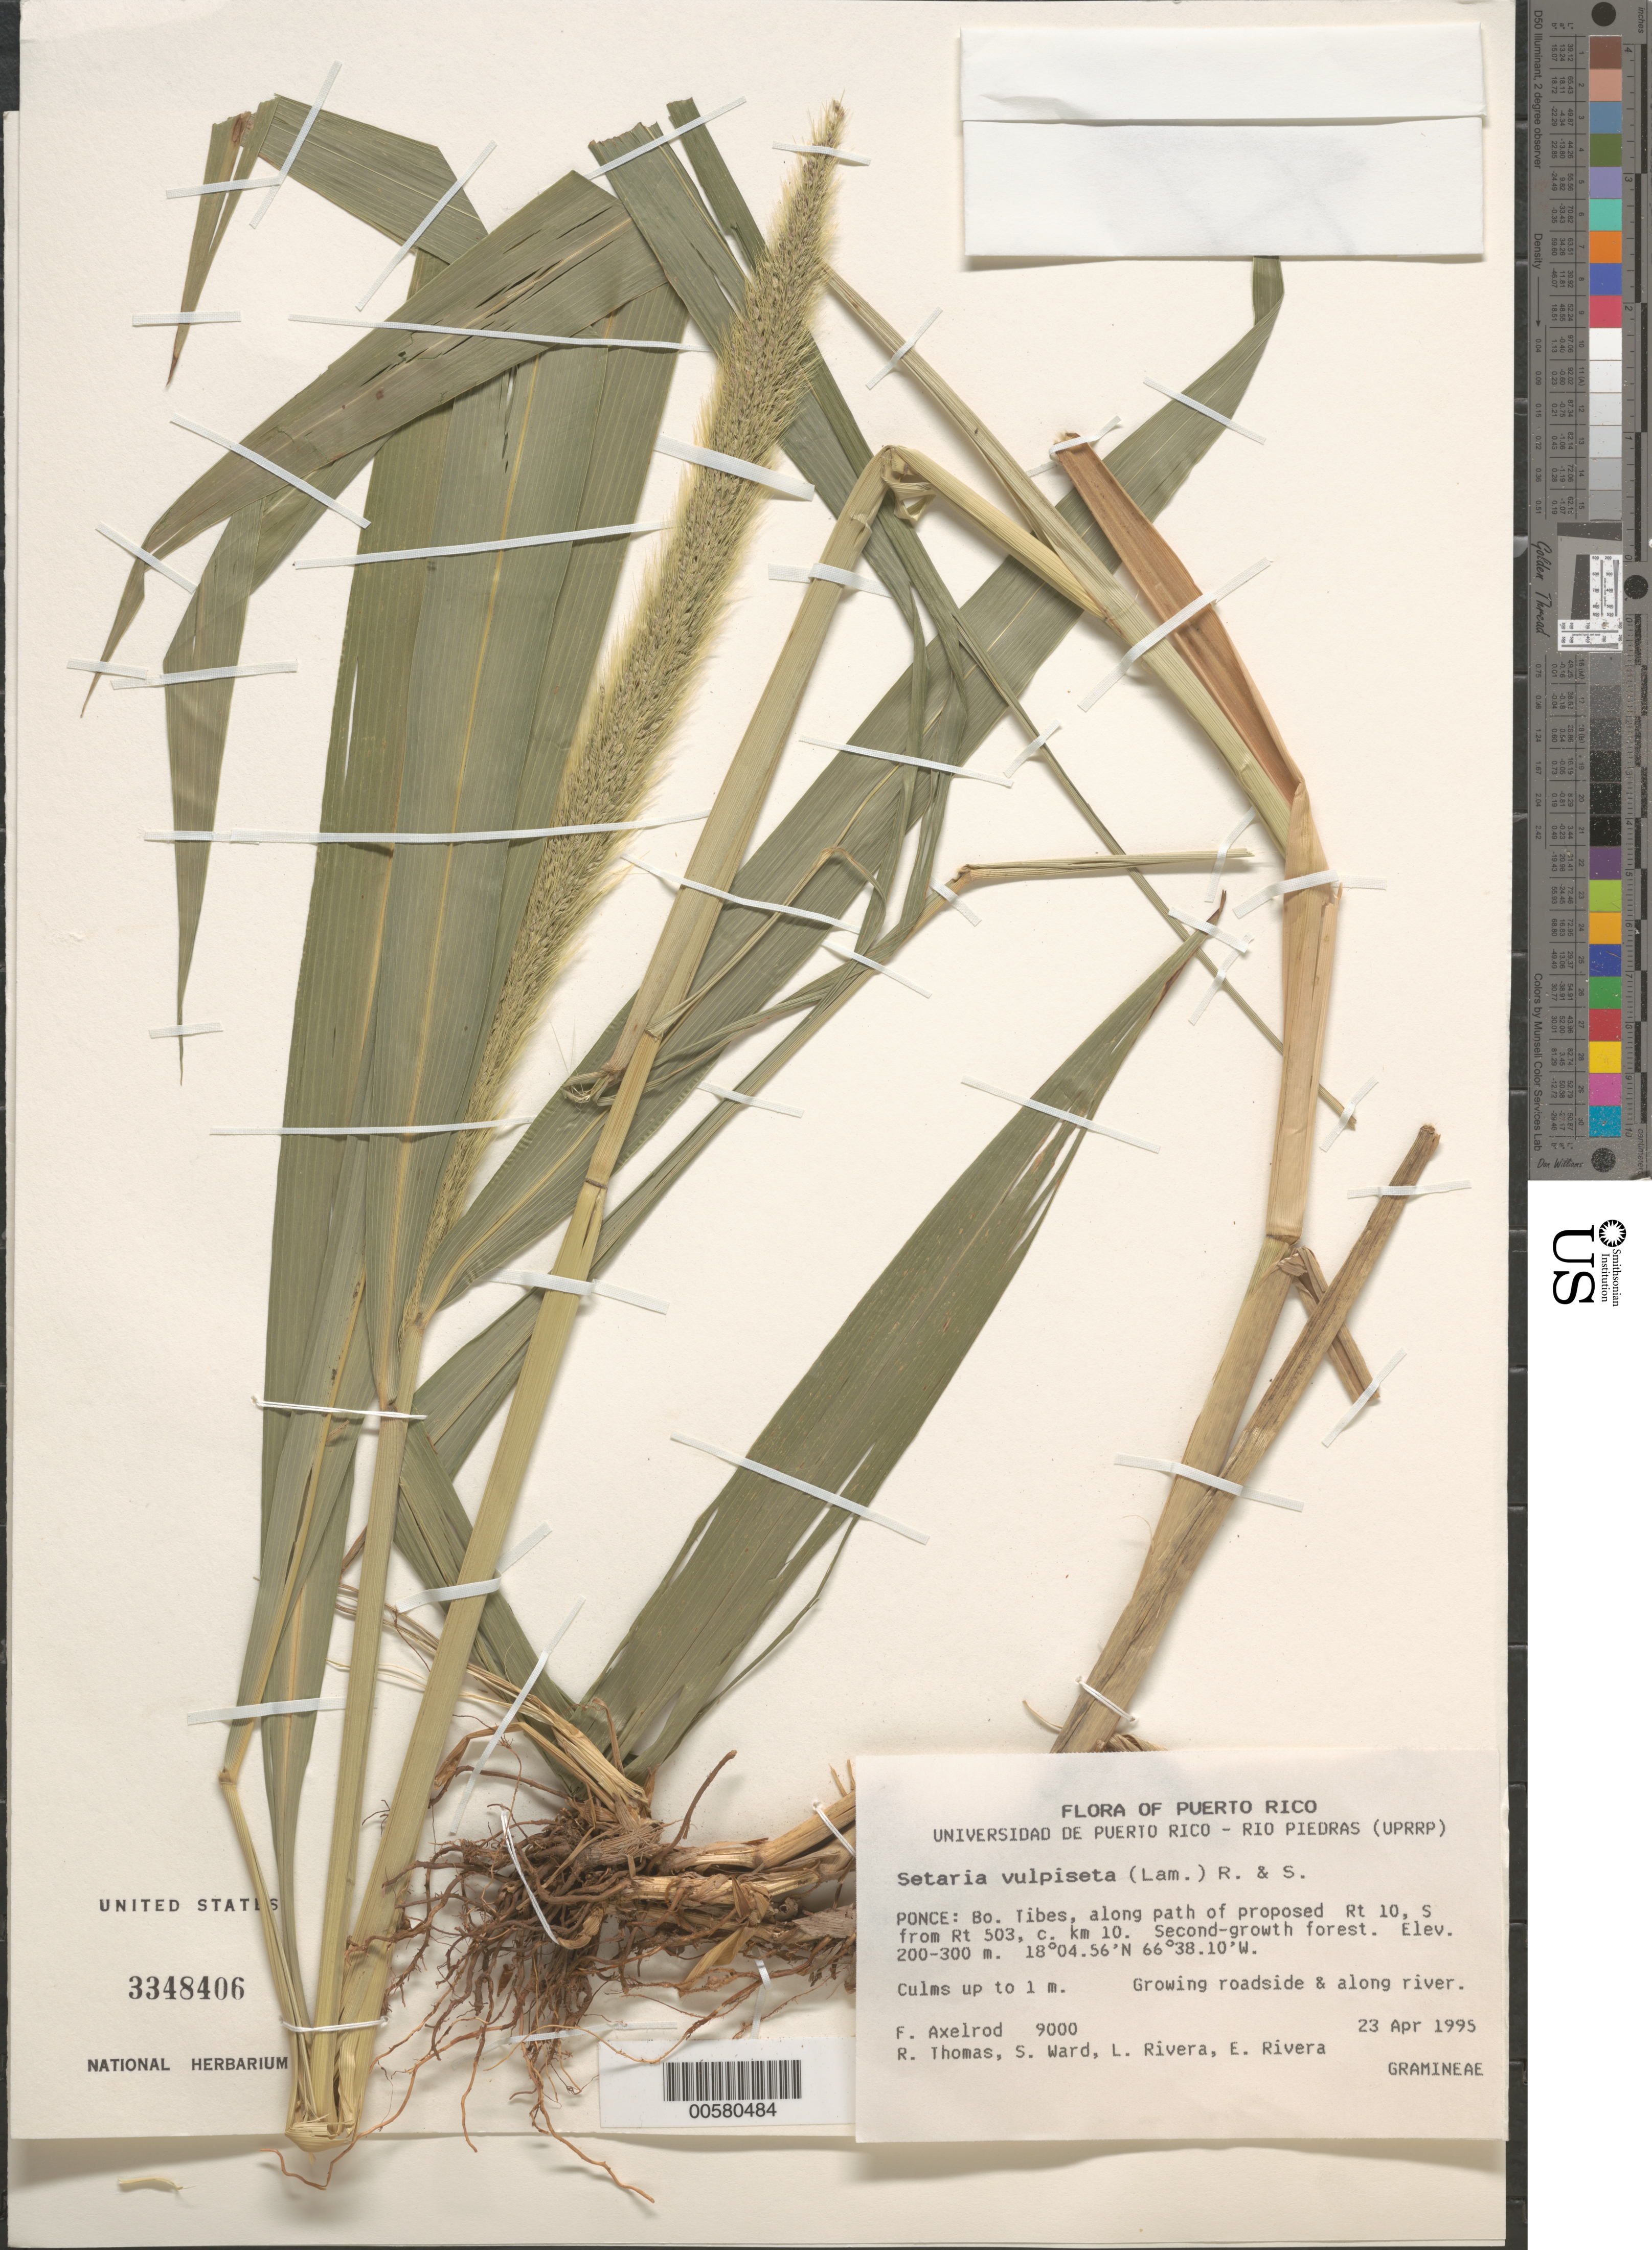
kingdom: Plantae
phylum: Tracheophyta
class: Liliopsida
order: Poales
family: Poaceae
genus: Setaria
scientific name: Setaria vulpiseta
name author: (Lam.) Roem. & Schult.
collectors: F. Axelrod, R. Thomas, S. Ward, L. Rivera & E. Rivera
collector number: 9000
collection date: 1995-04-23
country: Puerto Rico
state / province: Ponce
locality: Bo. Tibes, along path of proposed Rt 10, S from Rt 503, c. km 10.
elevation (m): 200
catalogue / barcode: US 3348406